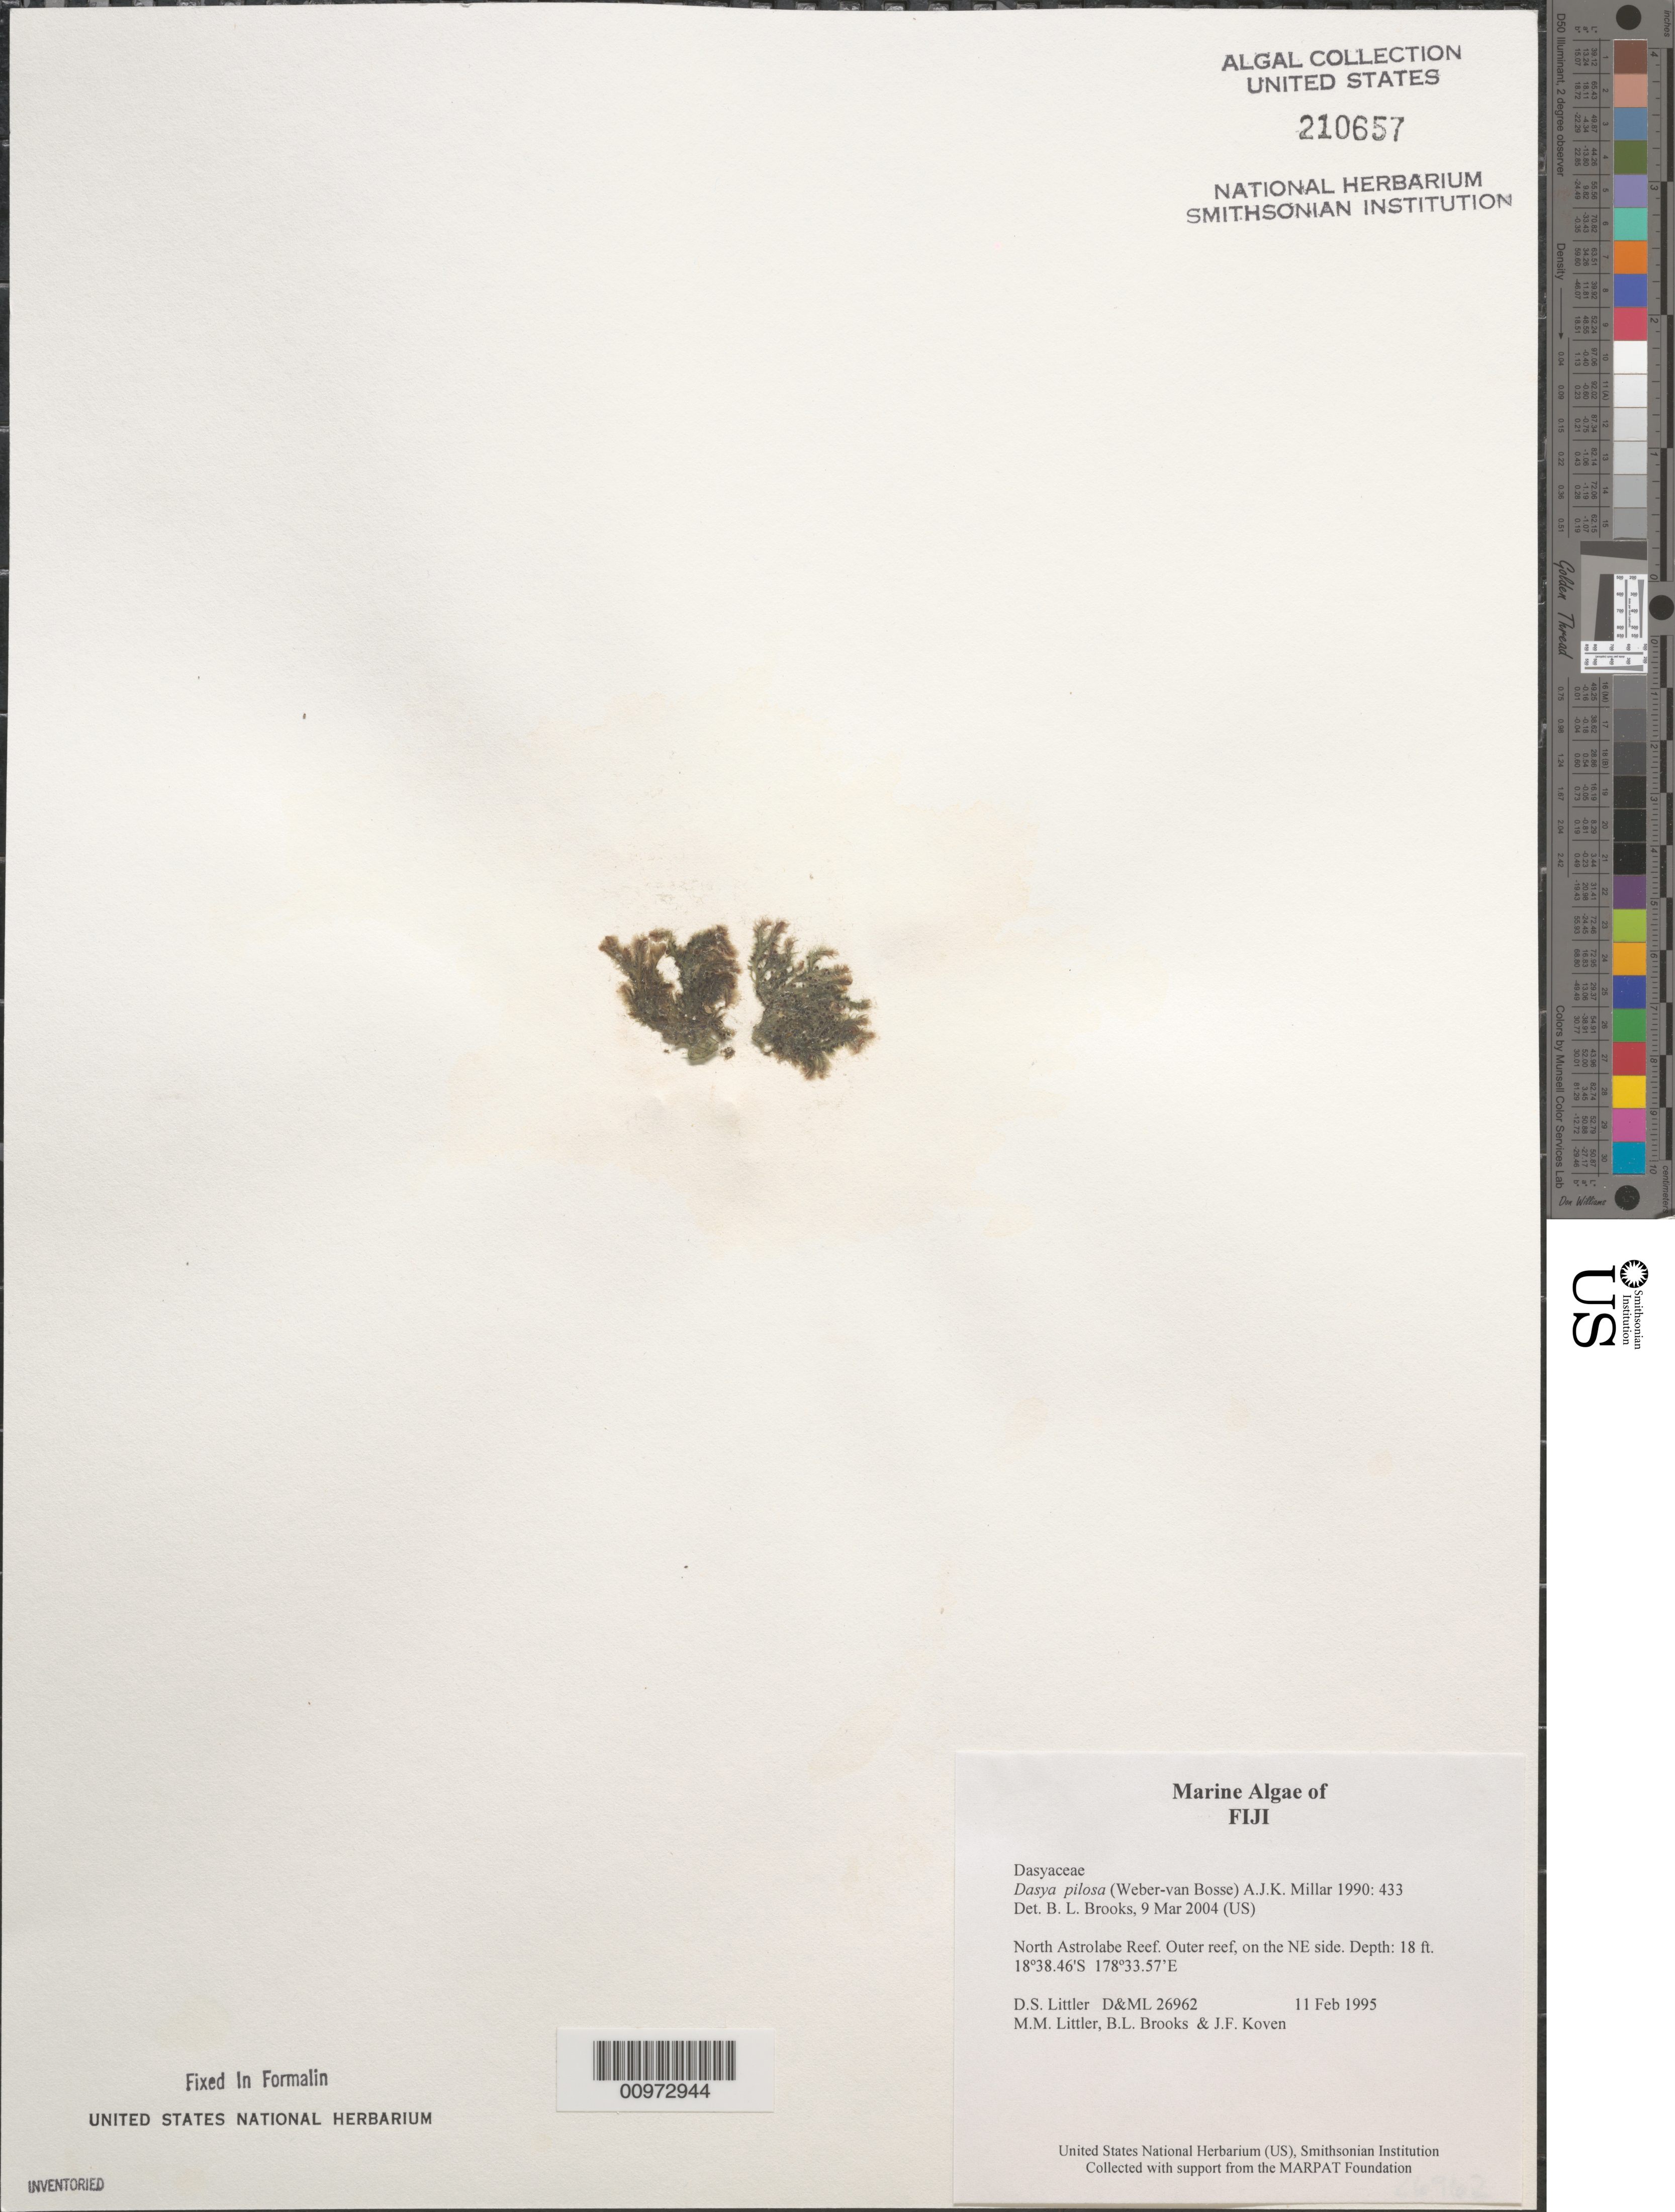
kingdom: Plantae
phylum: Rhodophyta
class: Florideophyceae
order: Ceramiales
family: Dasyaceae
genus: Dasya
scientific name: Dasya anastomosans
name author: (Weber Bosse) M.J. Wynne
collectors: D. S. Littler, M. M. Littler, B. Brooks & J. Koven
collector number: D&ML 26962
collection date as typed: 11 Feb 1995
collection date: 1995-02-11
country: Fiji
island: North Astrolabe Reef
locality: North Astrolabe Reef, outer reef on northeast side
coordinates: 18 38.46'S, 178 33.57'E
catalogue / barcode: US 210657